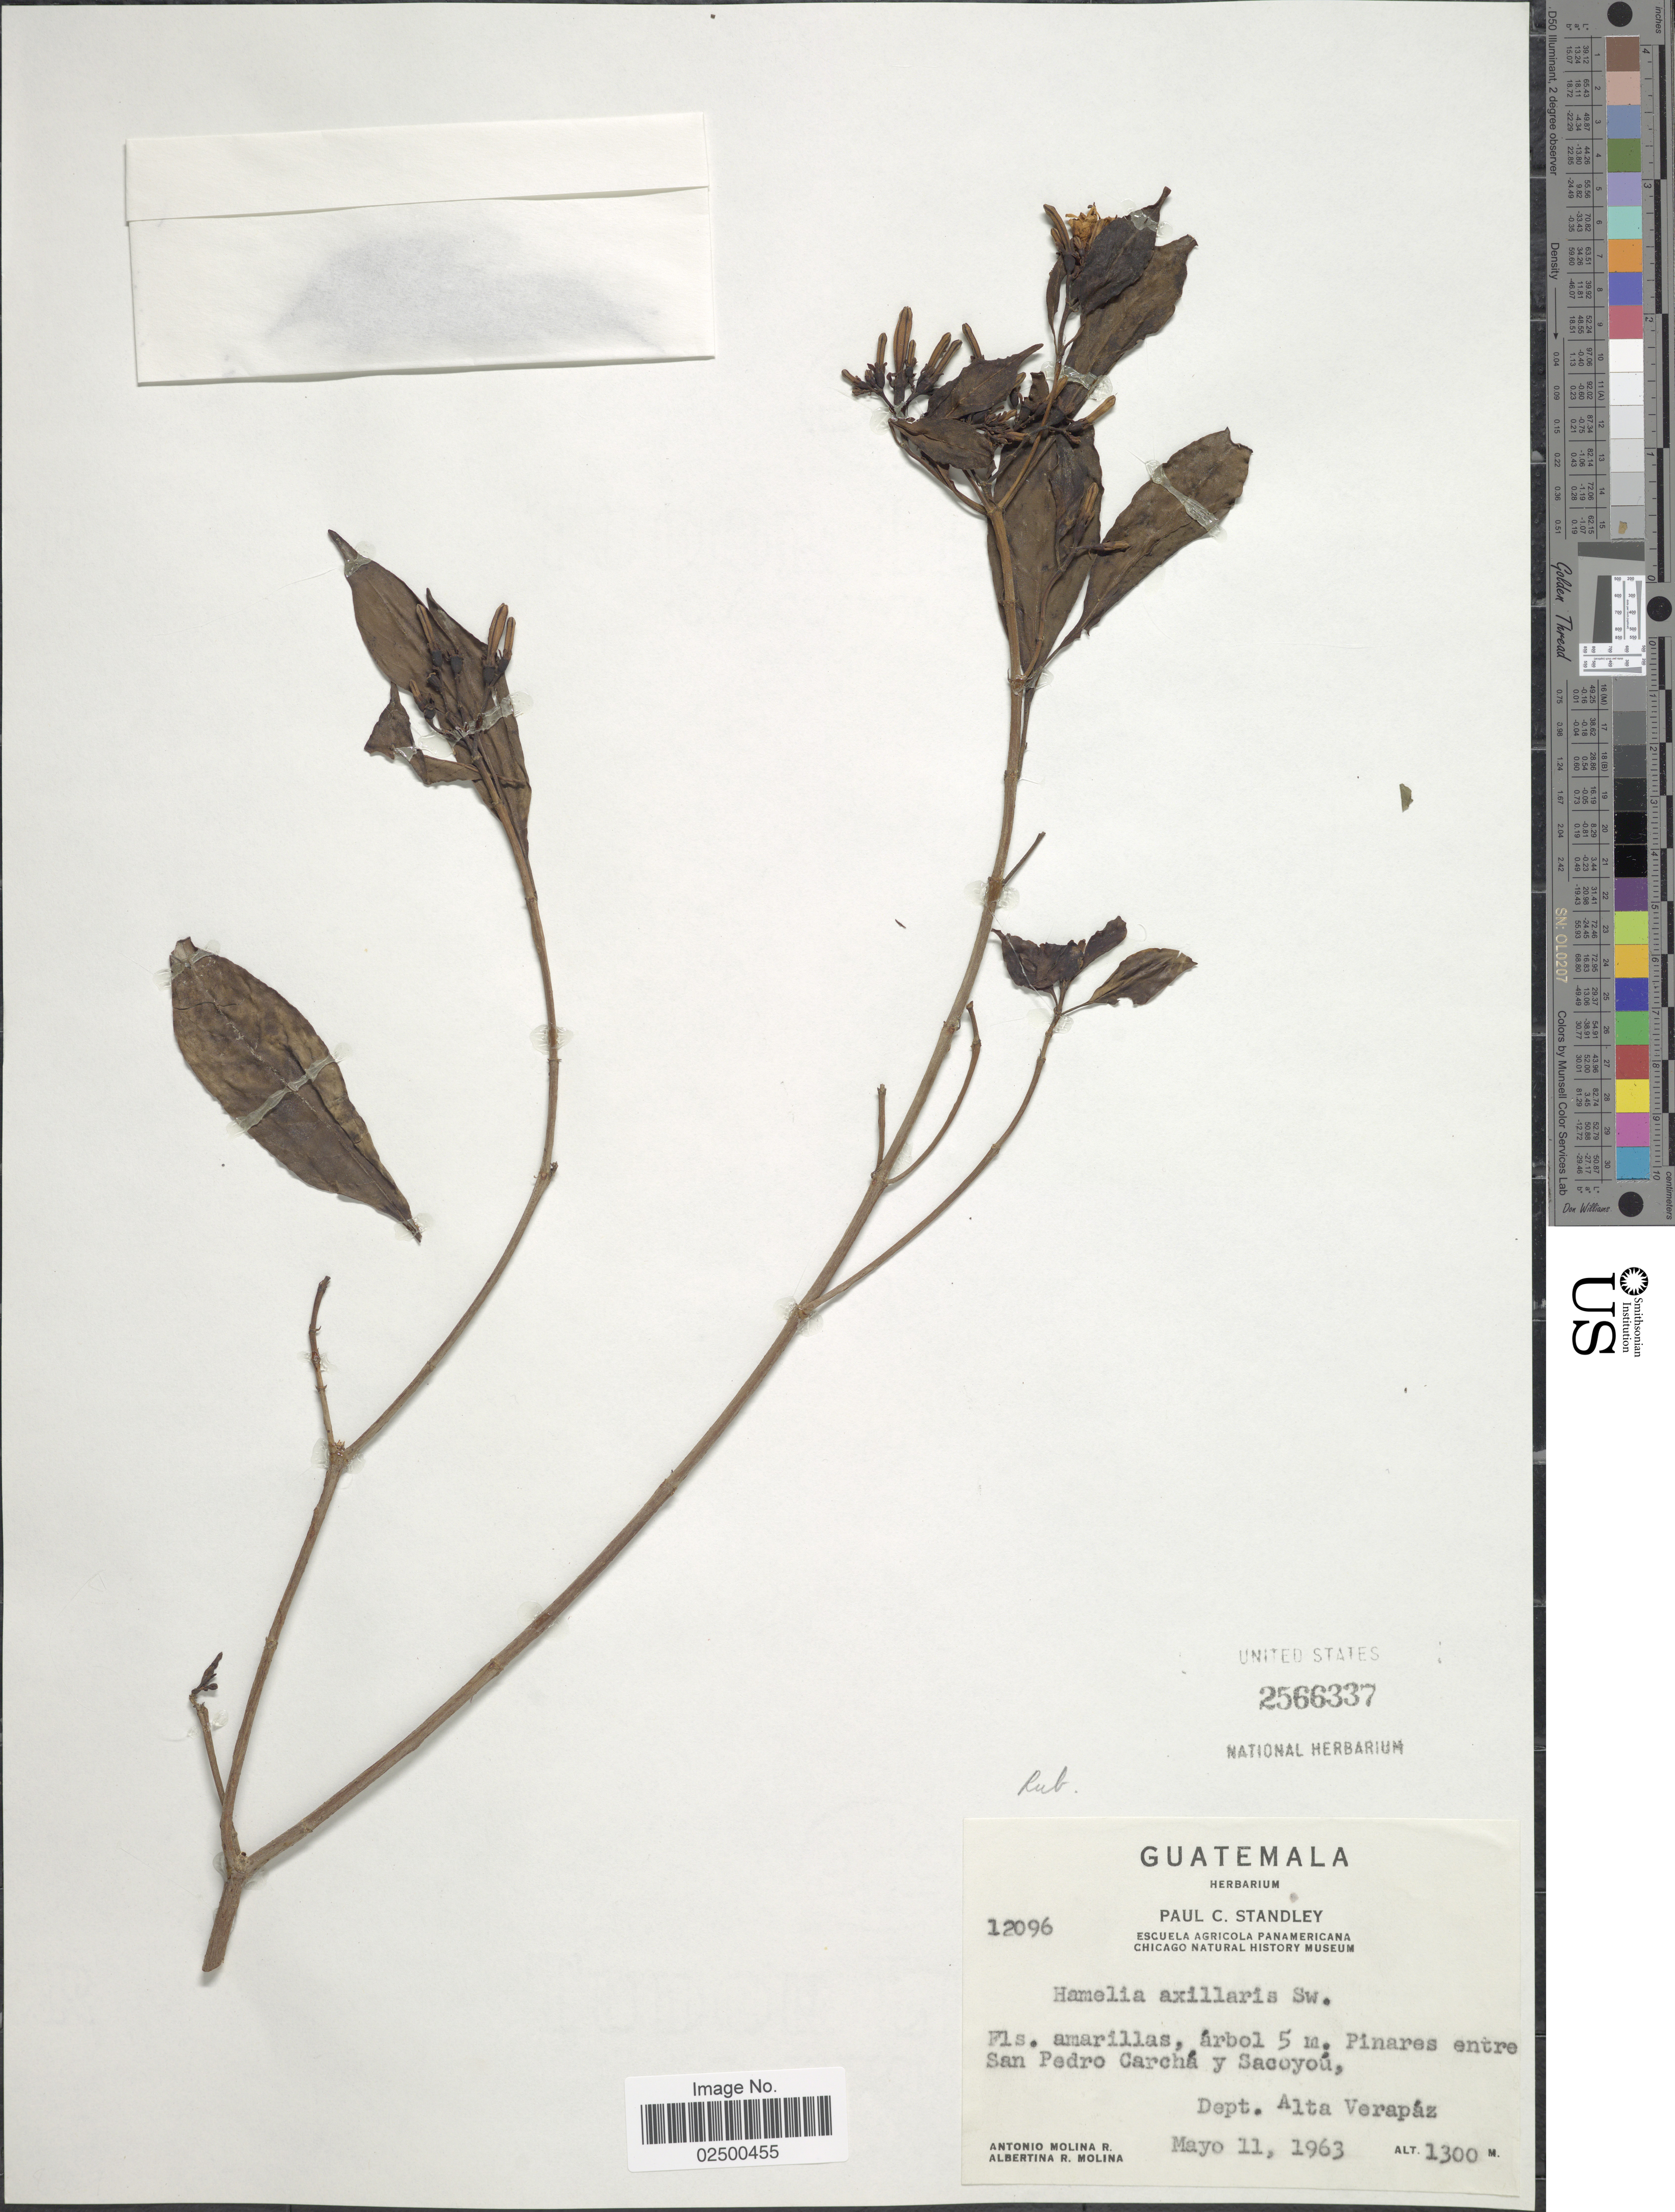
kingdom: Plantae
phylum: Tracheophyta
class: Magnoliopsida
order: Gentianales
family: Rubiaceae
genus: Hamelia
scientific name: Hamelia axillaris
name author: Sw.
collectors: A. Molina R. & A. R. Molina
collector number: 12096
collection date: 1963-05-11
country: Guatemala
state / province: Alta Verapaz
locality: Pinares entre San Pedro Carcha y Sacoyou, Dept. Alta Verapaz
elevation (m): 1300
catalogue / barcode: US 2566337